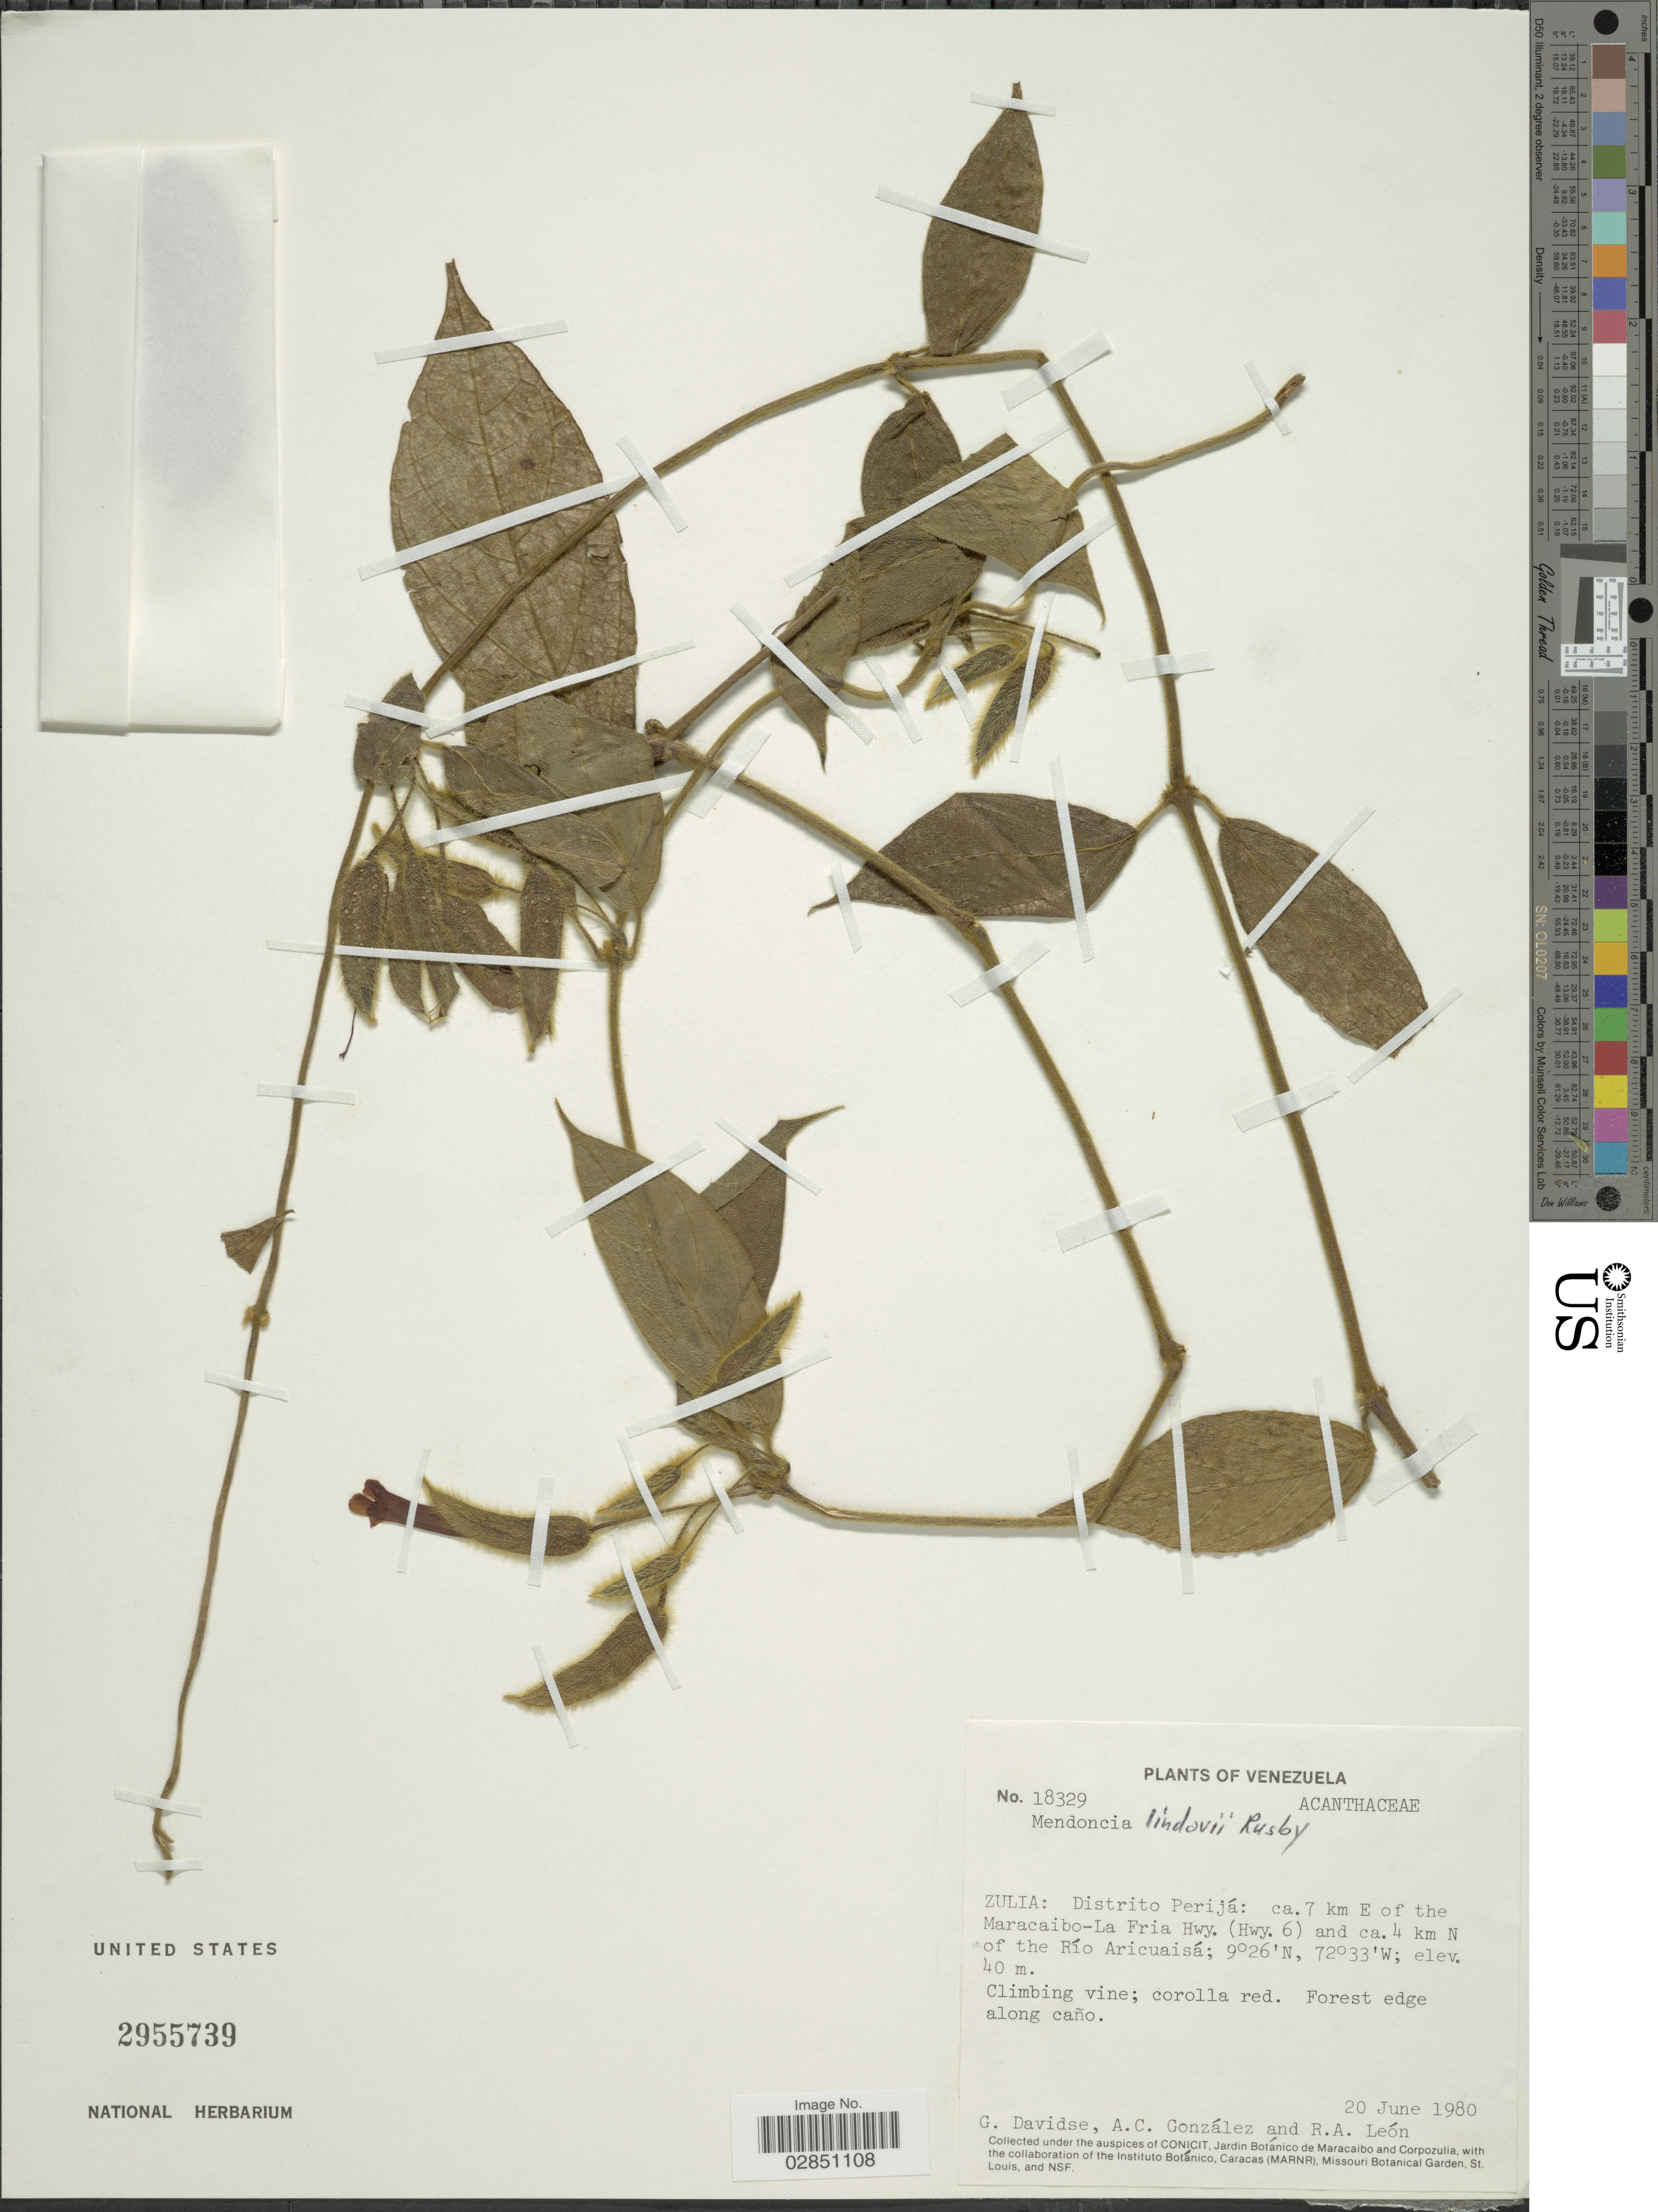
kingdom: Plantae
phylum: Tracheophyta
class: Magnoliopsida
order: Lamiales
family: Acanthaceae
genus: Mendoncia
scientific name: Mendoncia lindavii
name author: Rusby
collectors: G. Davidse, A. C. González & R. A. León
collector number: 18329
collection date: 1980-06-20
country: Venezuela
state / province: Zulia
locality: Distrito Perijá, ca. 7 km E of the Maracaibo-La Fria Hwy. (Hwy. 6) and ca. 4 km N of the Río Aricuaisá.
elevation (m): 40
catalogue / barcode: US 2955739